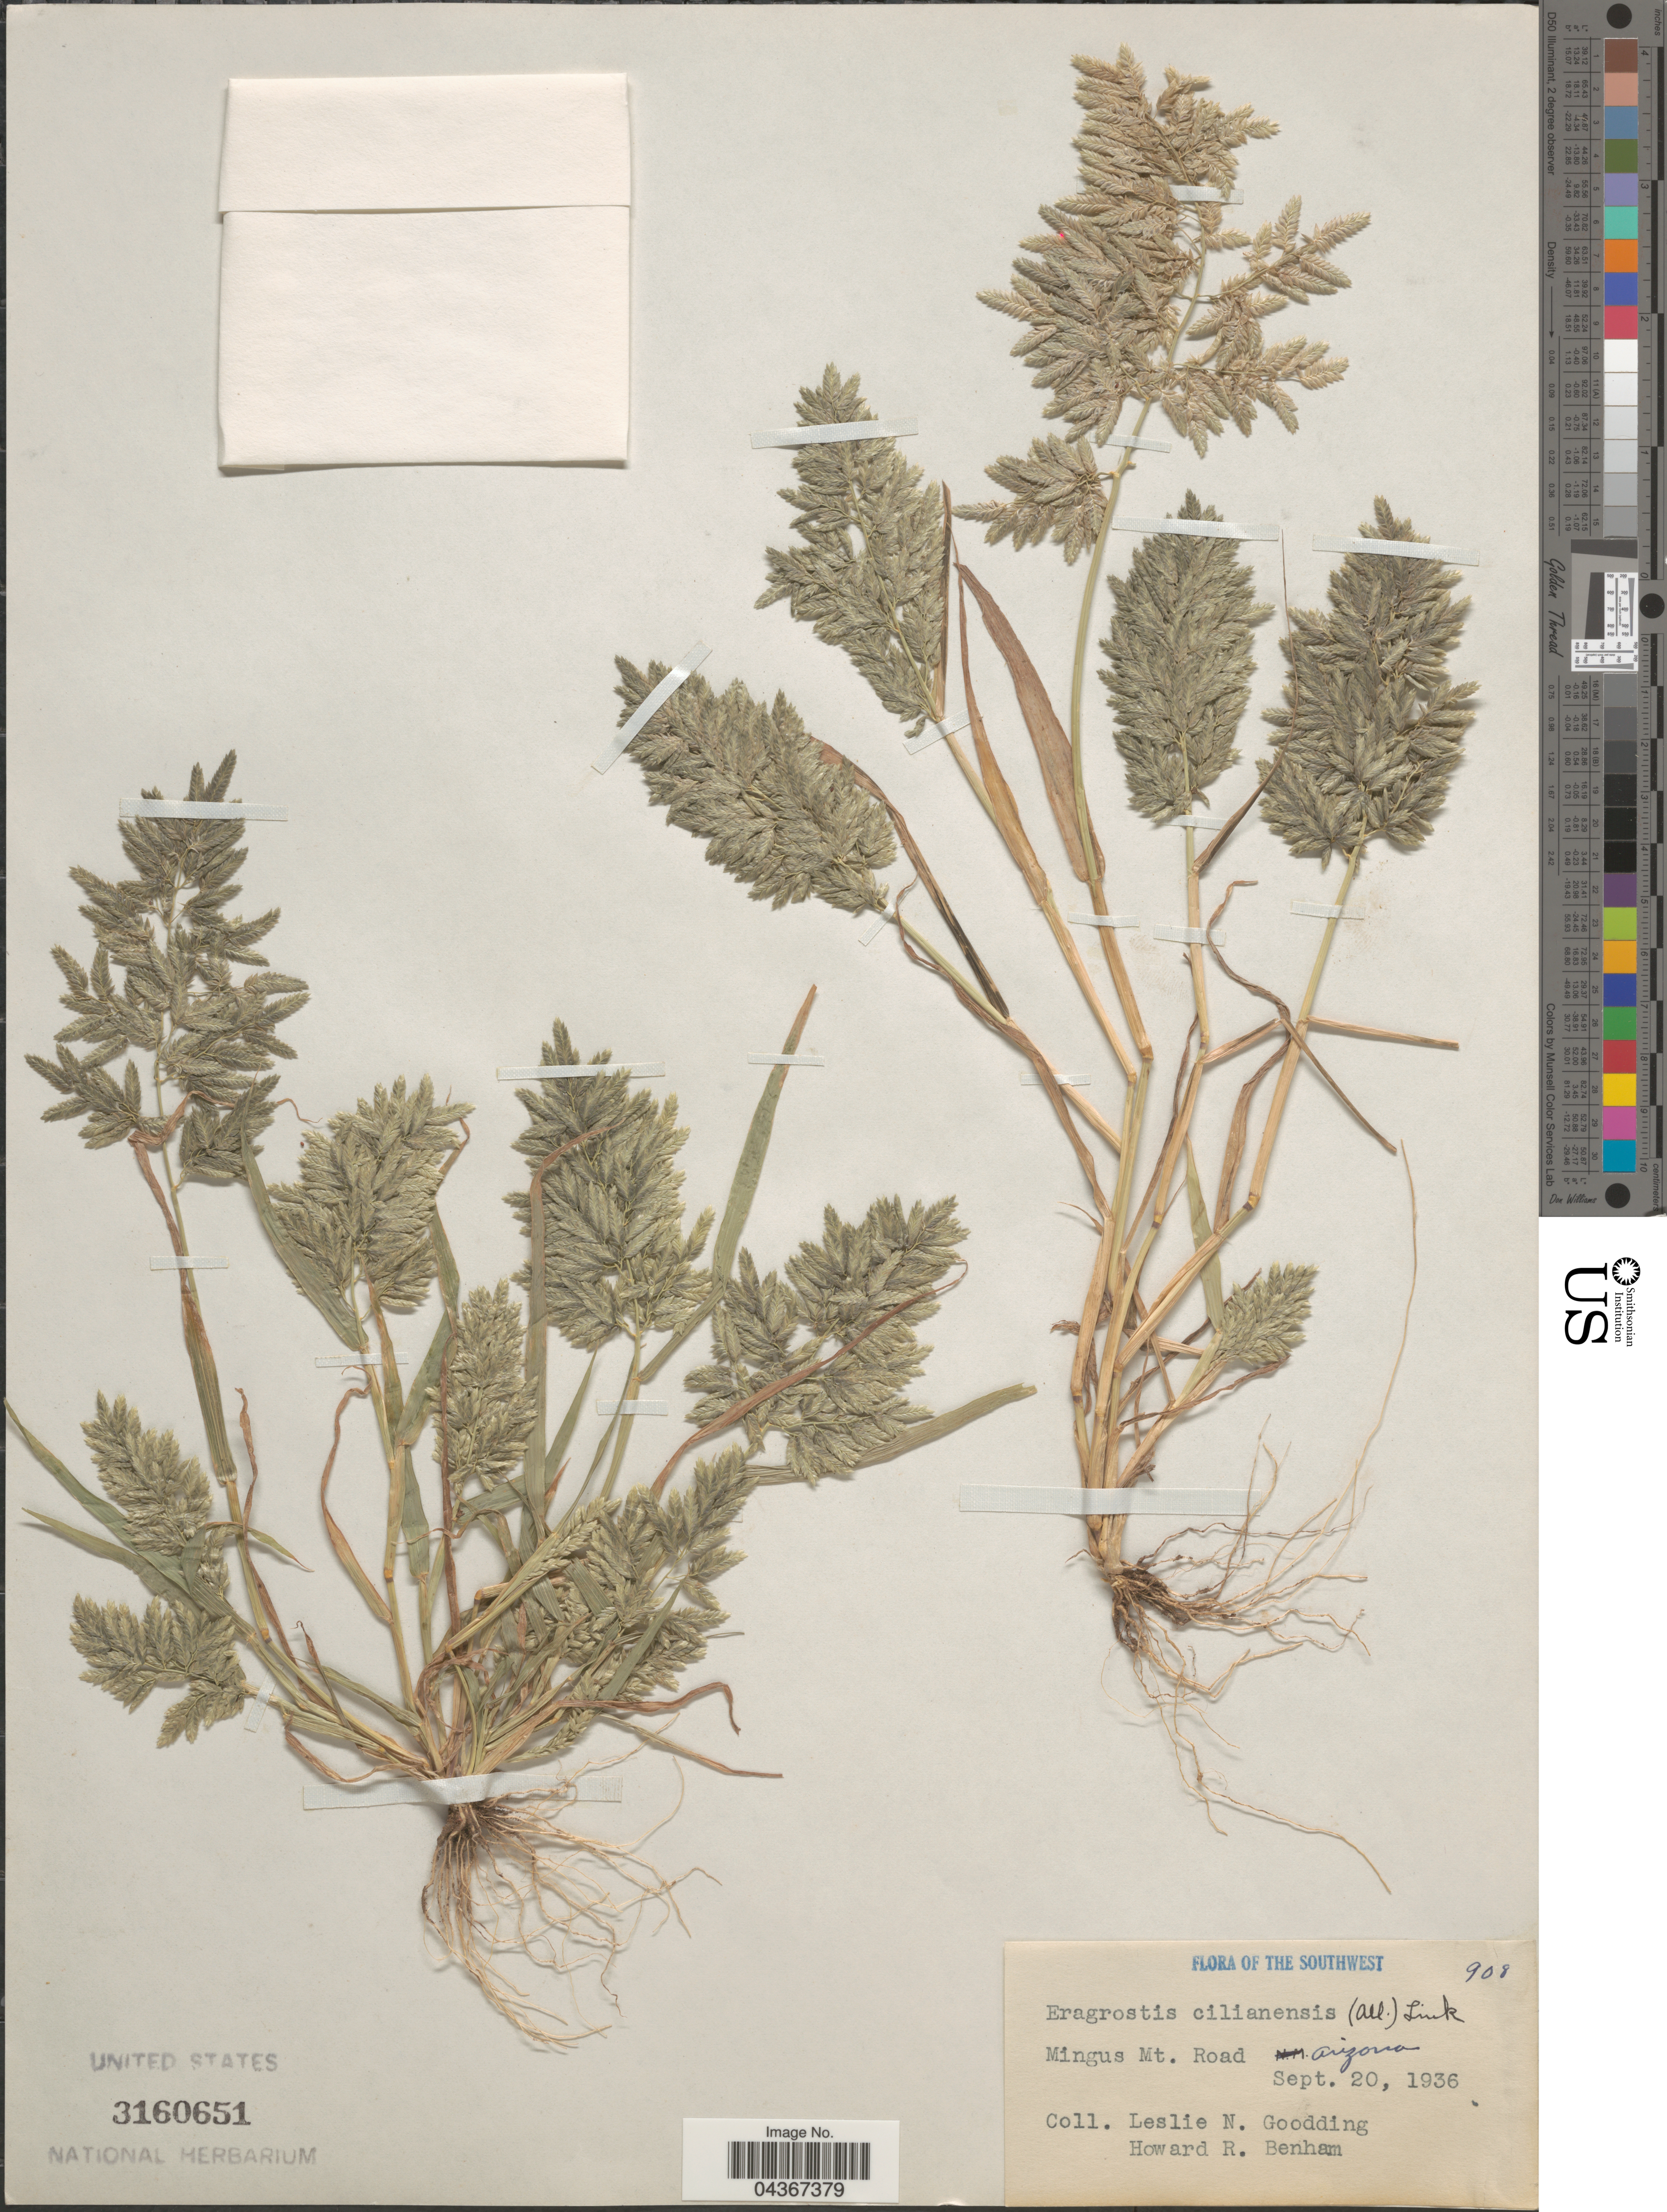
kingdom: Plantae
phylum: Tracheophyta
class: Liliopsida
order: Poales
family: Poaceae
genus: Eragrostis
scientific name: Eragrostis cilianensis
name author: (Bellardi) Vignolo ex Janch.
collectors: L. N. Goodding & H. Benham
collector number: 908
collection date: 1936-09-20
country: United States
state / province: Arizona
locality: Southwest. Mingus Mt. Road.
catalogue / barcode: US 3160651